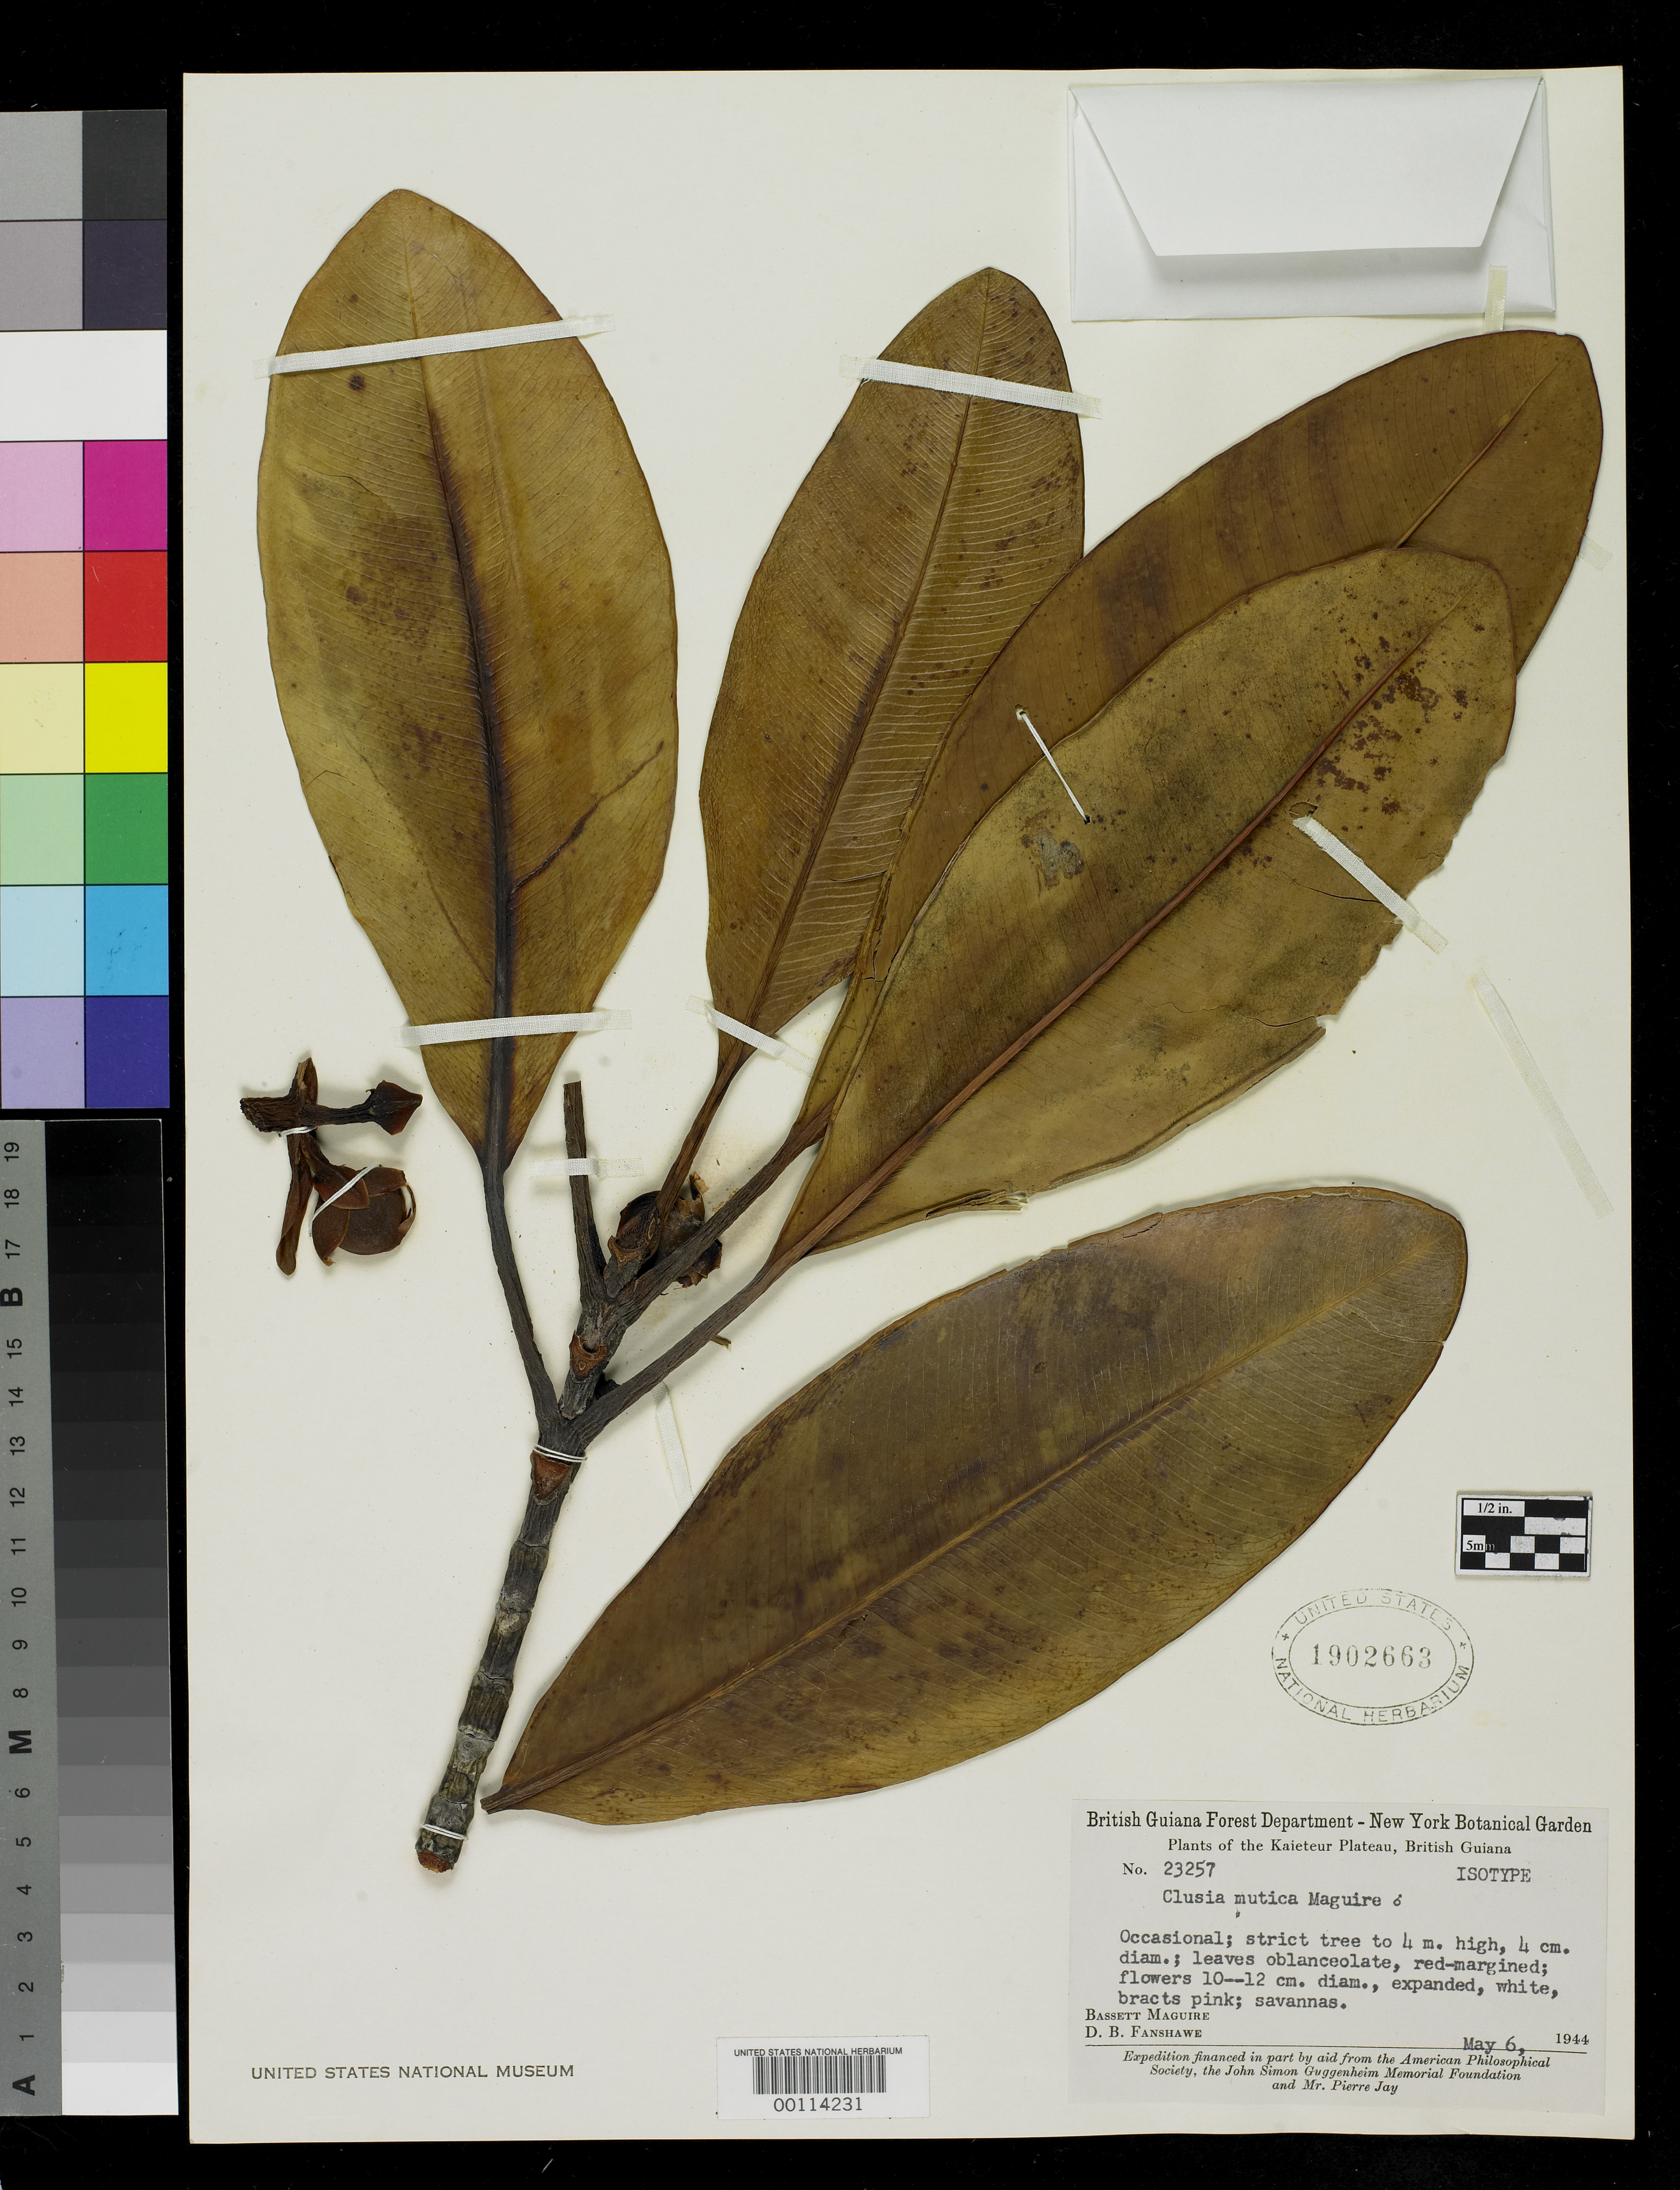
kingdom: Plantae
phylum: Tracheophyta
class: Magnoliopsida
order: Malpighiales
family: Clusiaceae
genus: Clusia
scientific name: Clusia mutica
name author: Maguire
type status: Isotype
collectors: B. Maguire & D. B. Fanshawe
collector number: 23257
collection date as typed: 06 May 1944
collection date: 1944-05-06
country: Guyana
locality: Kaieteur Plateau.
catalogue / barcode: US 1902663